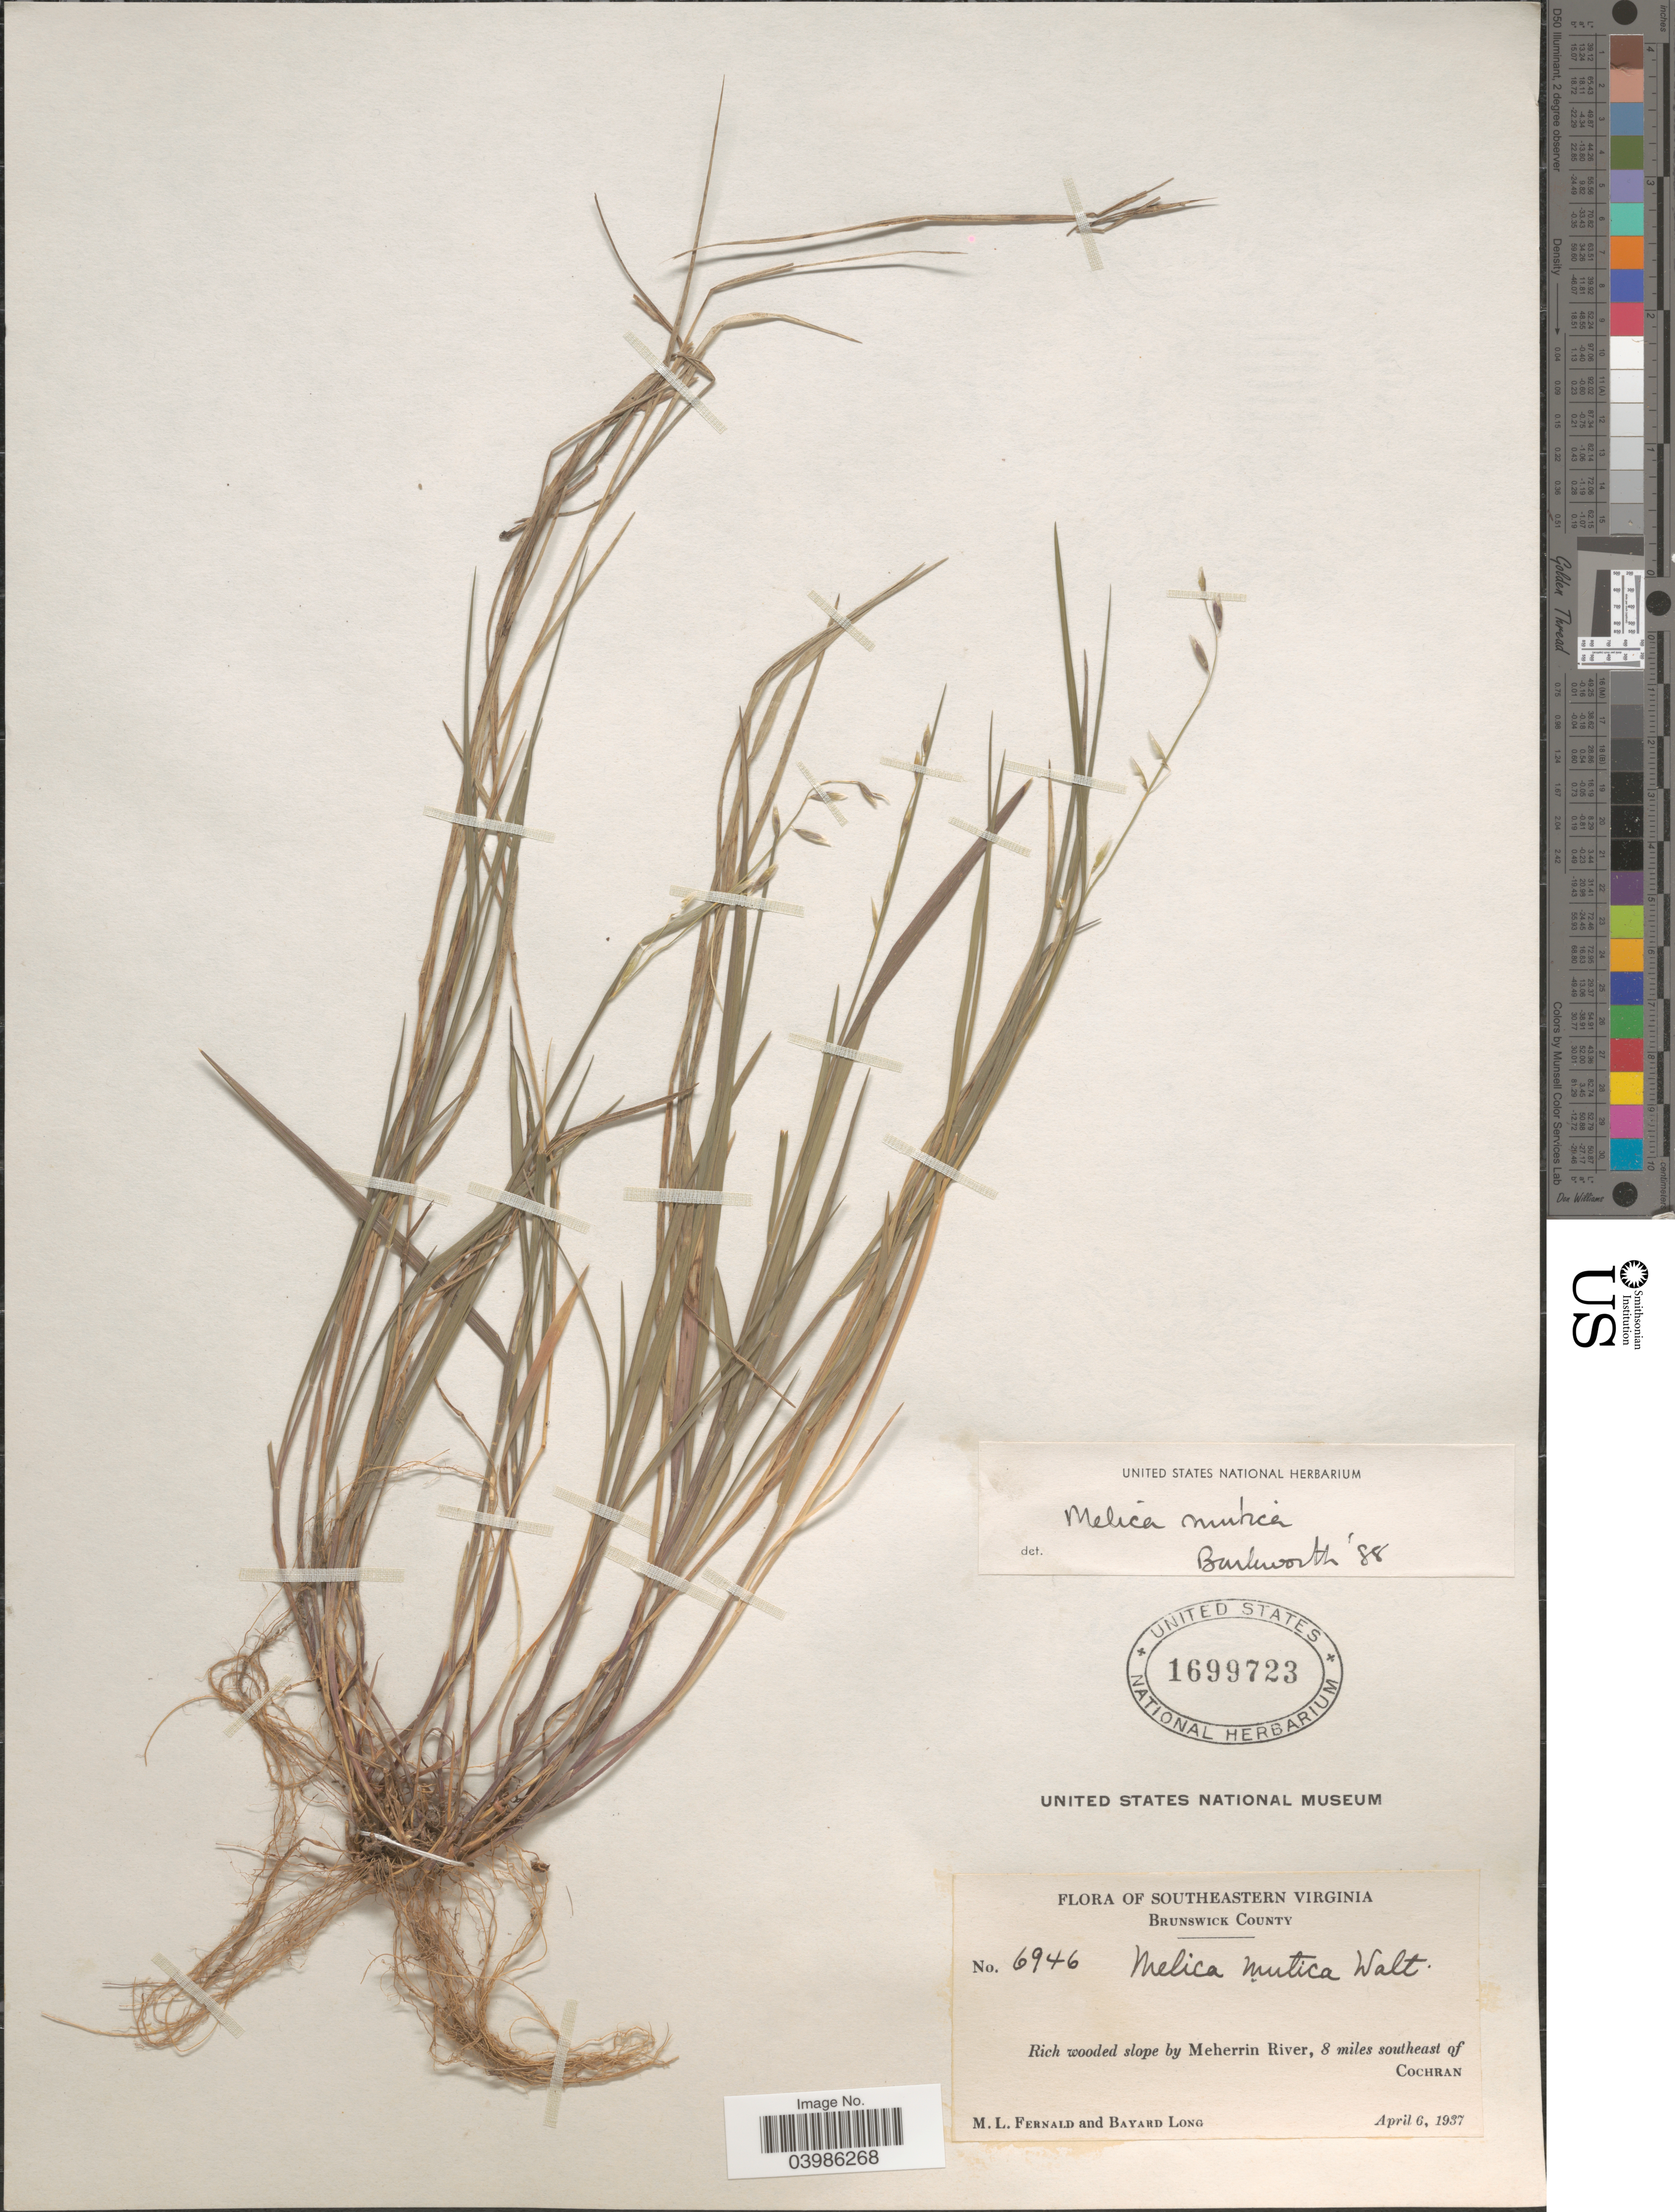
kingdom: Plantae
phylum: Tracheophyta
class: Liliopsida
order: Poales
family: Poaceae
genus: Melica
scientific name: Melica mutica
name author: Walter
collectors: M. L. Fernald & B. Long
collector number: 6946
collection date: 1937-04-06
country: United States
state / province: Virginia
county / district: Brunswick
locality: Southeastern Virginia. Brunswick County. Rich wooded slope by Meherrin River, 8 miles southeast of Cochran.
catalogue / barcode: US 1699723